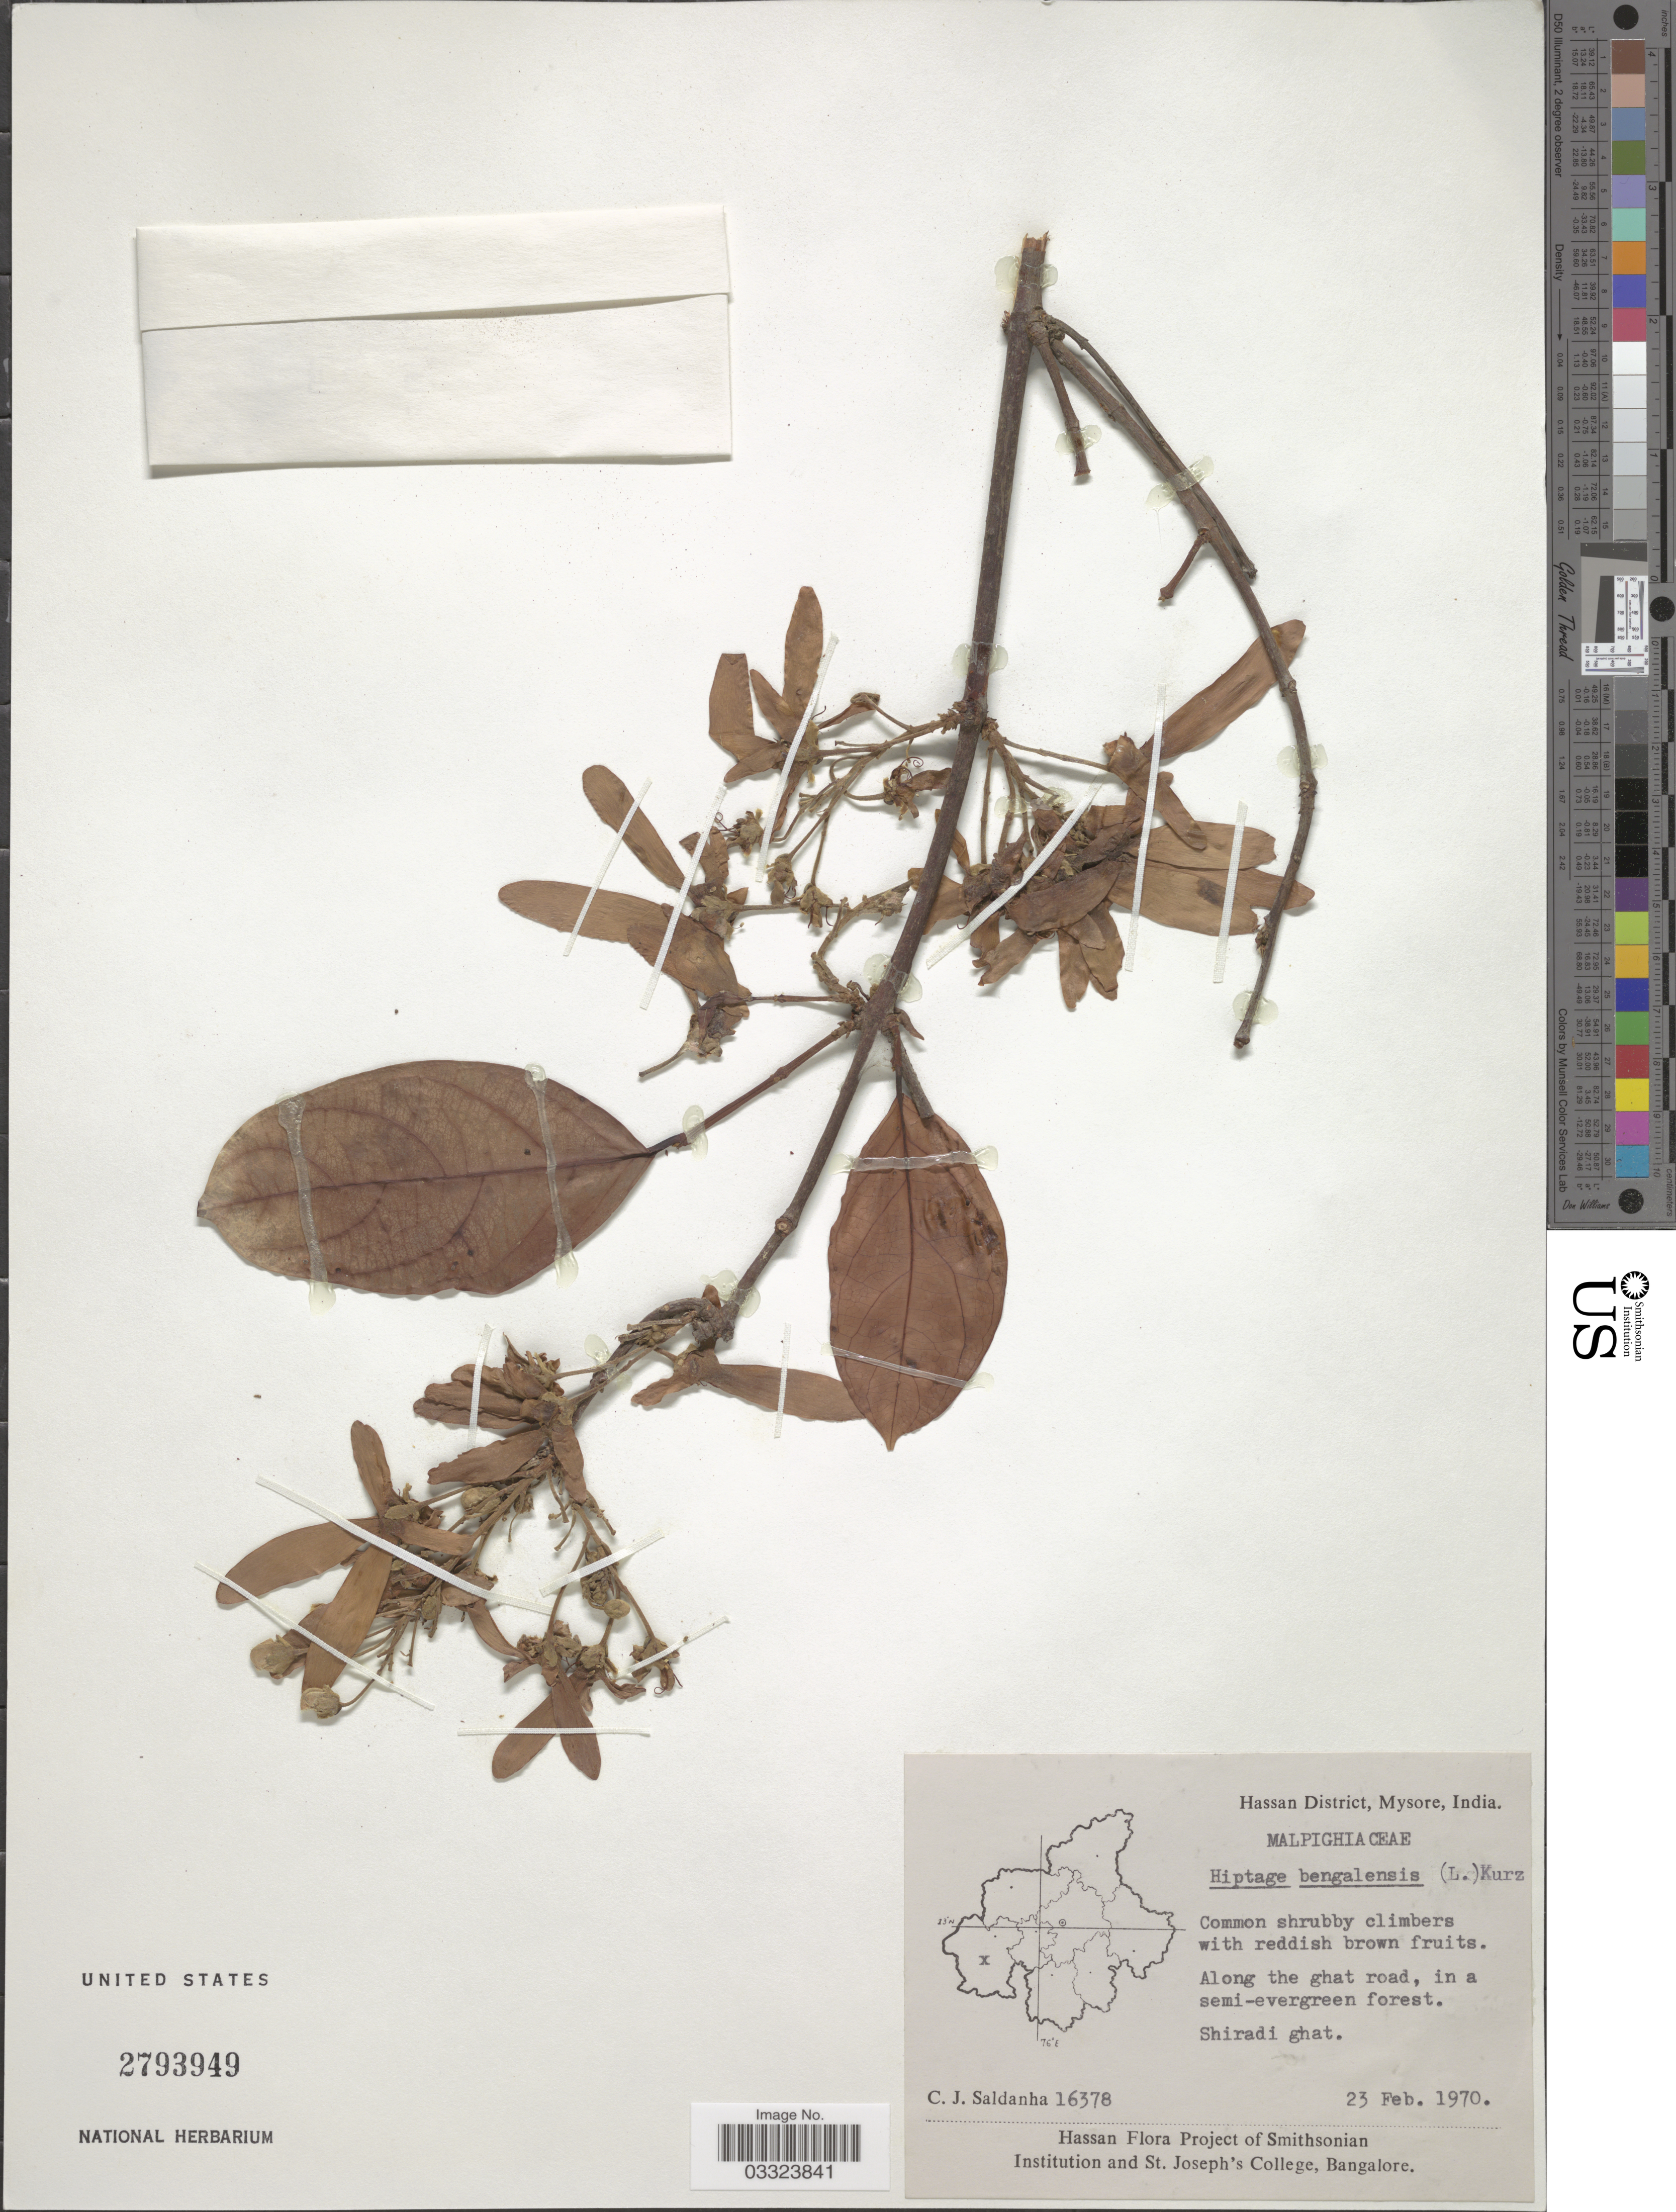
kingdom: Plantae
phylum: Tracheophyta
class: Magnoliopsida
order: Malpighiales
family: Malpighiaceae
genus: Hiptage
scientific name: Hiptage benghalensis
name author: (L.) Kurz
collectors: C. J. Saldanha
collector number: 16378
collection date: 1970-02-23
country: India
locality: Hassan District, Mysore. Shiradi ghat.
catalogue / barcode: US 2793949